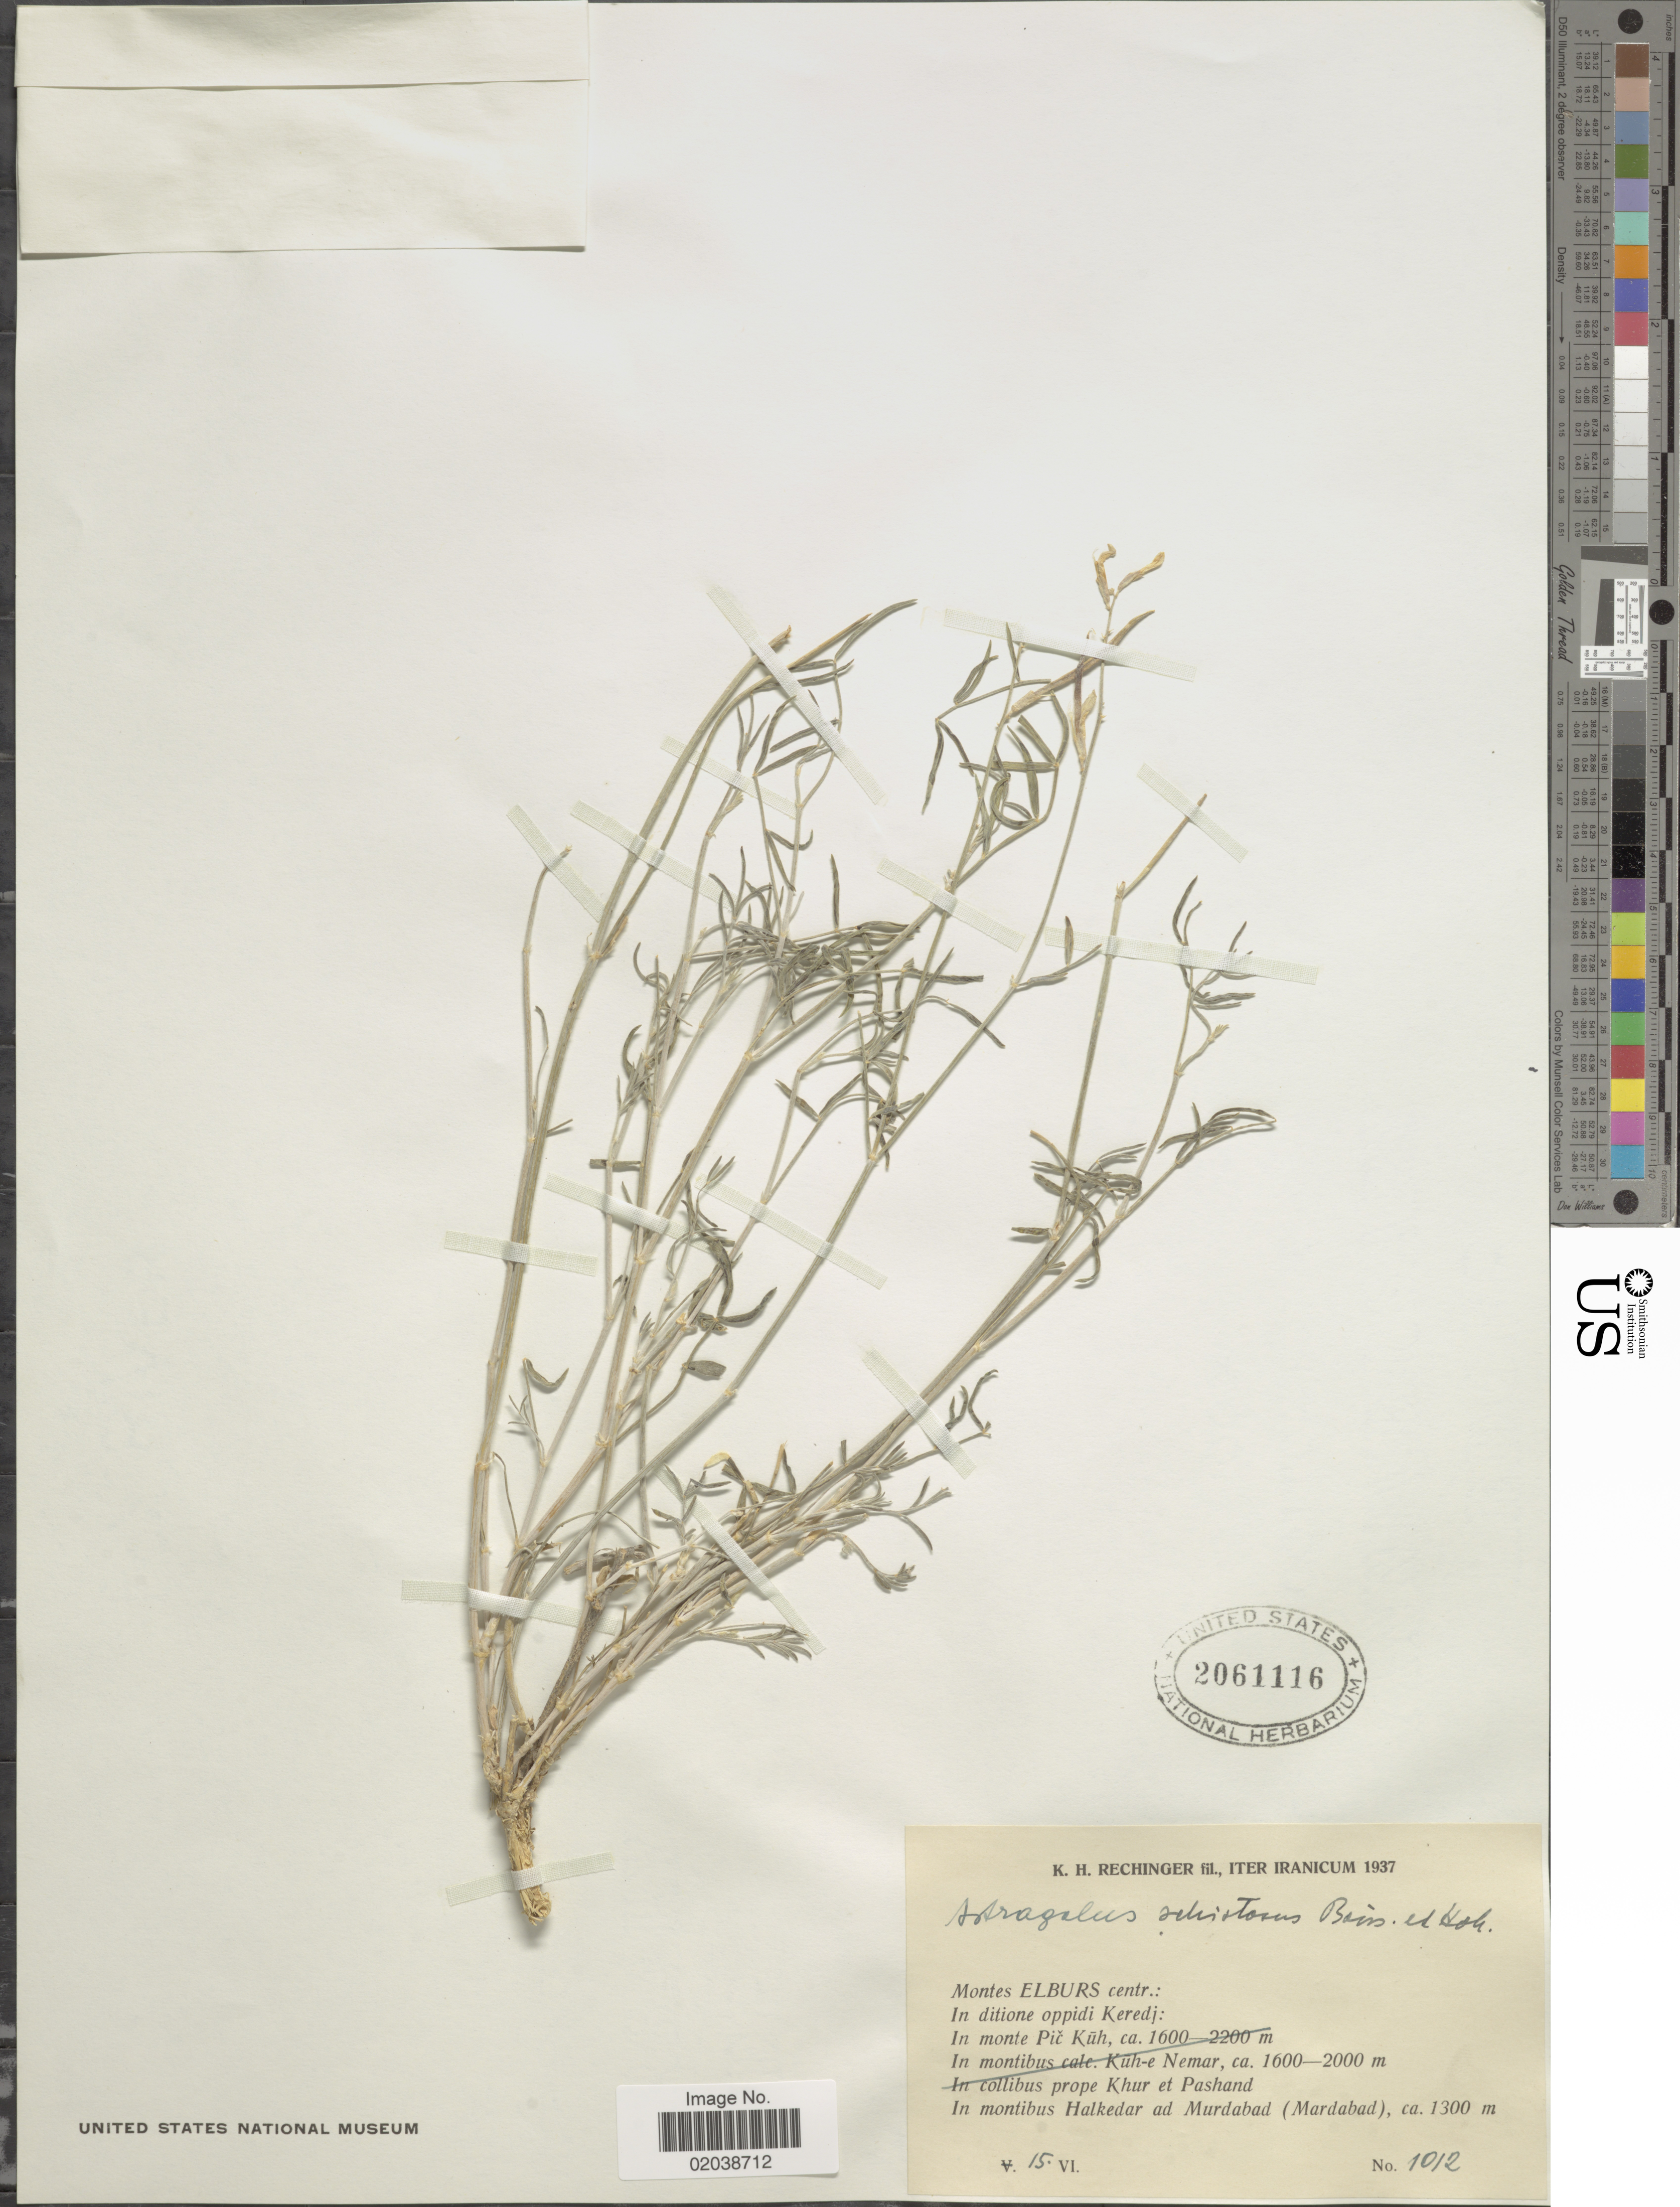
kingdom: Plantae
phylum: Tracheophyta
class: Magnoliopsida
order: Fabales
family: Fabaceae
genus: Astragalus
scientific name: Astragalus schistosus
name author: Boiss. & Hohen.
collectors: K. H. Rechinger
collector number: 1012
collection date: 1937-06-15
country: Iran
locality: Montes Elburs centr: In ditione oppidi Keredj, In montibus Halkedar ad Murdabad (Mardabad)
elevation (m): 1300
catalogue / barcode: US 2061116